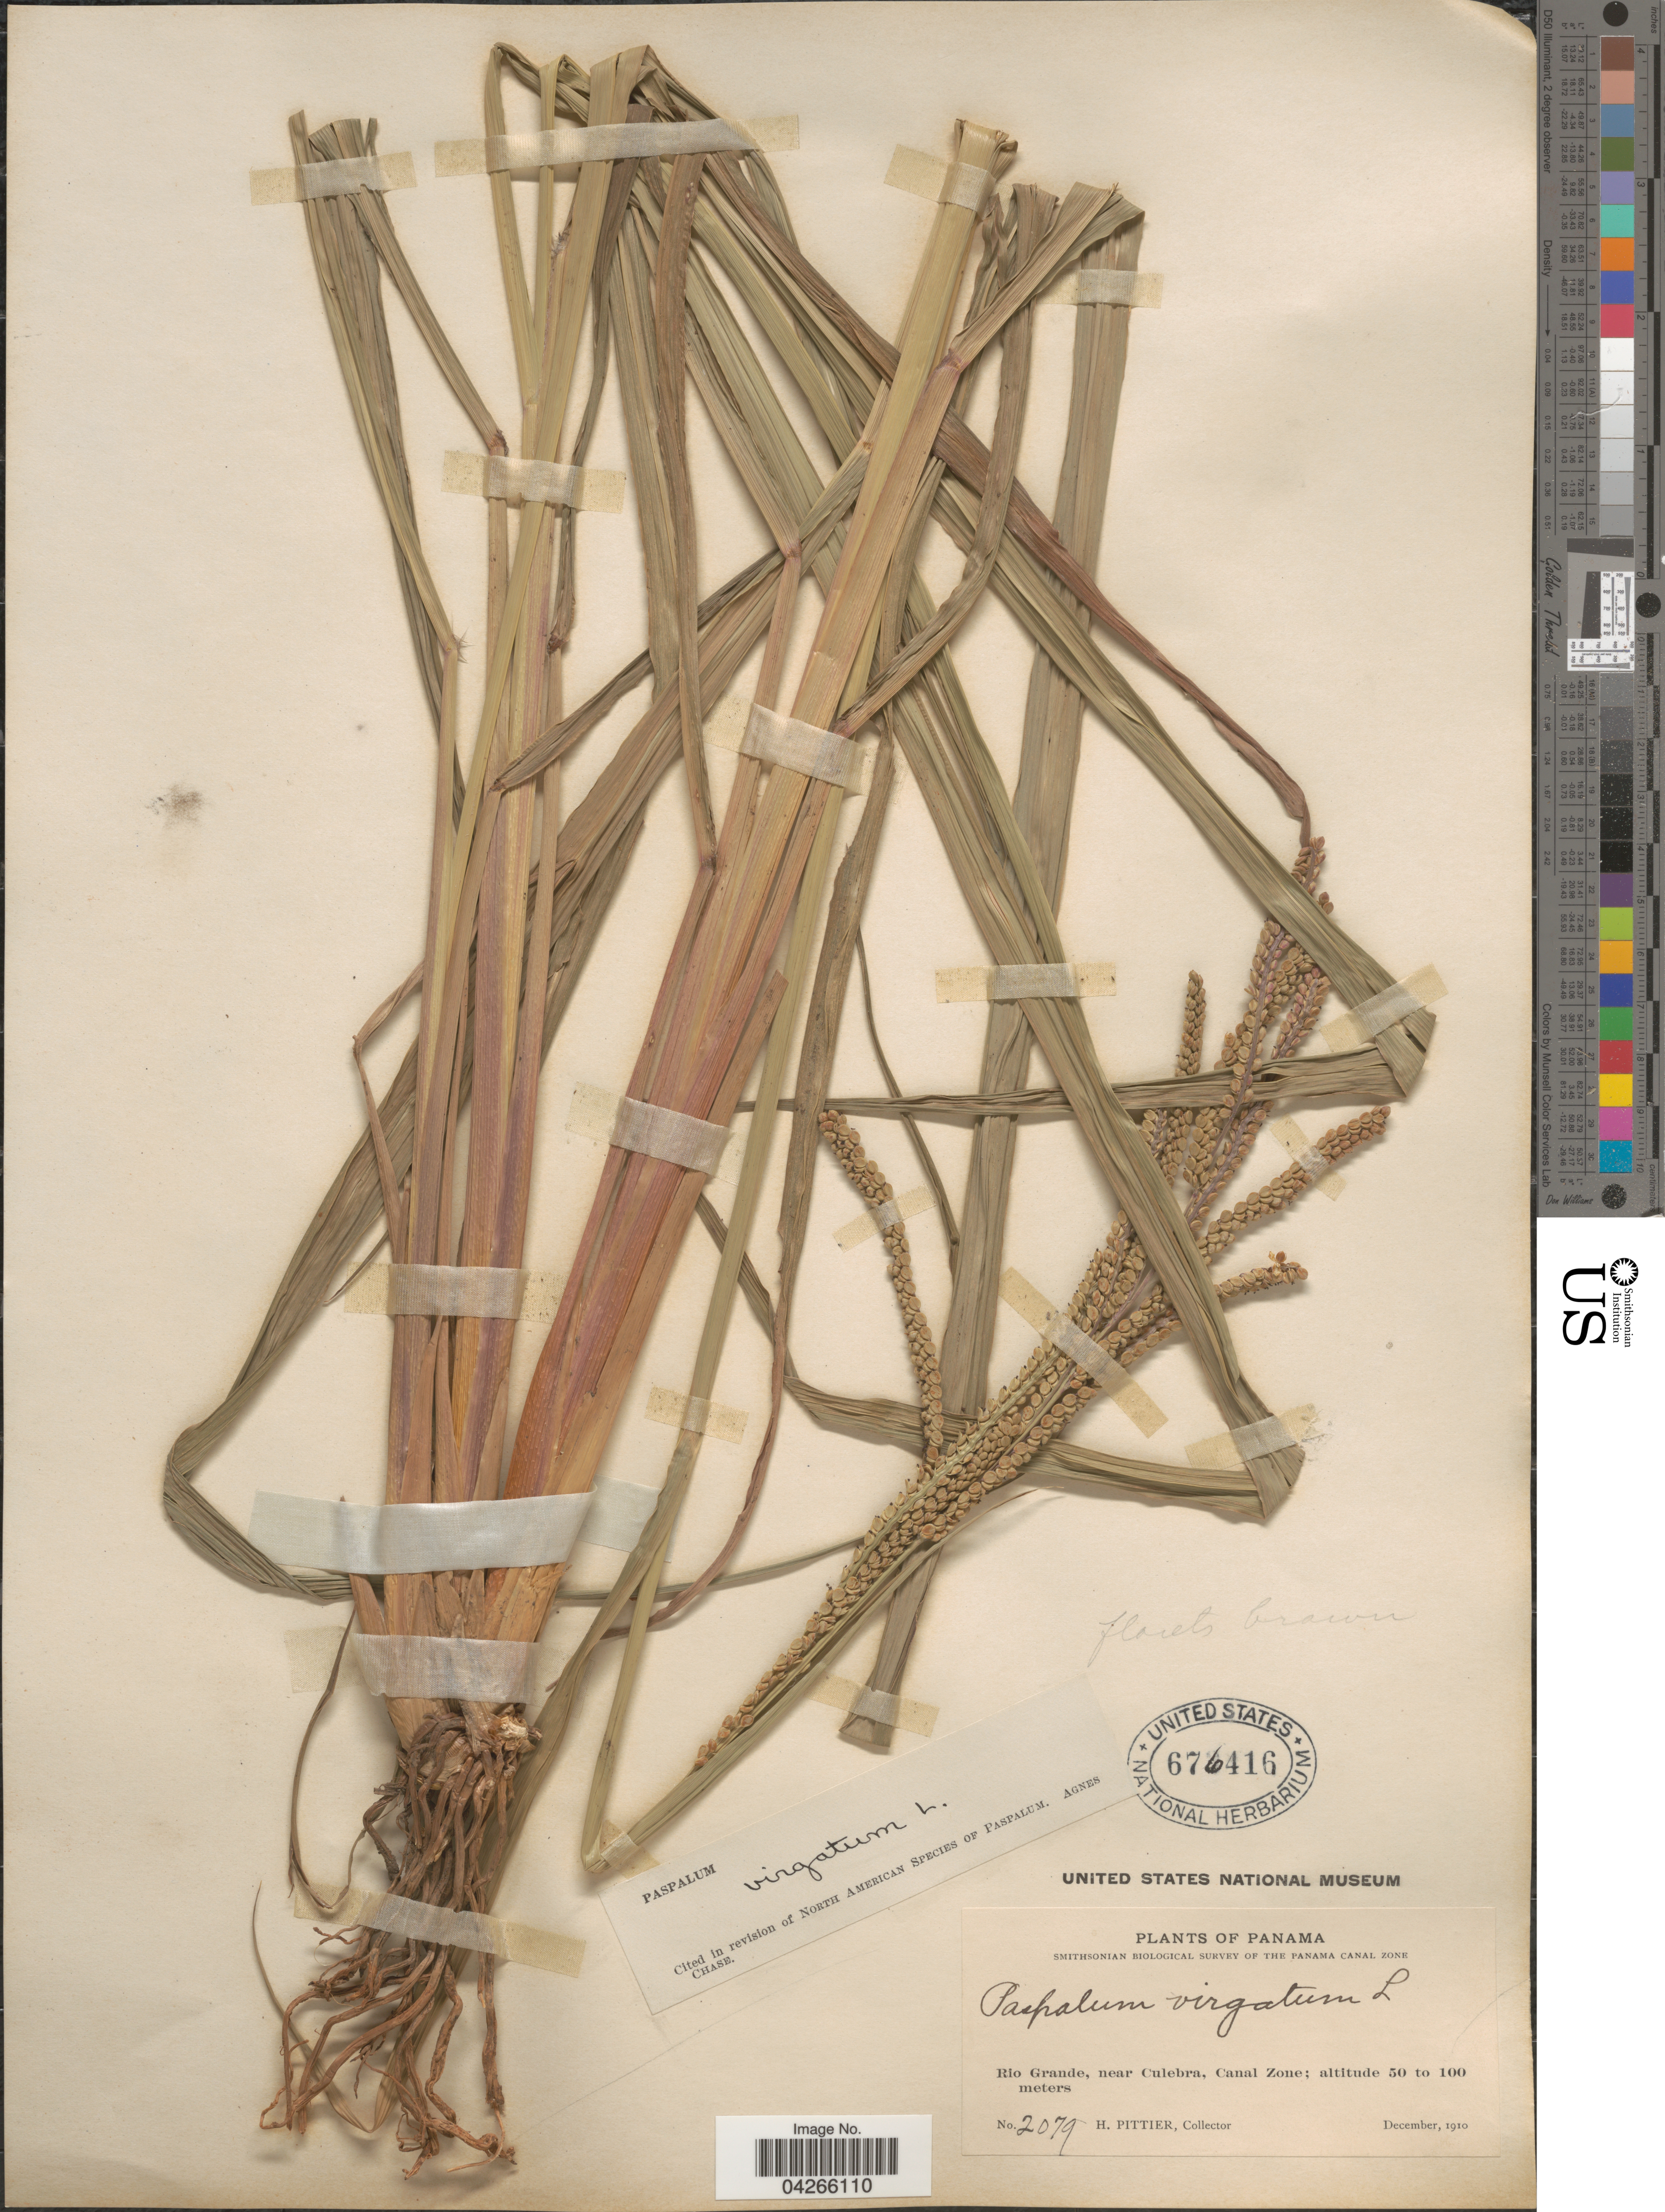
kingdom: Plantae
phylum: Tracheophyta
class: Liliopsida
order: Poales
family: Poaceae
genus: Paspalum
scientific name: Paspalum virgatum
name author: L.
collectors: H. F. Pittier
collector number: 2079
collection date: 1910-12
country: Panama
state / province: Colón / Panamá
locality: Smithsonian Biological Survey of the Panama Canal Zone. Rio Grande, near Culebra, Canal Zone.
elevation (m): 50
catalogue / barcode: US 676416